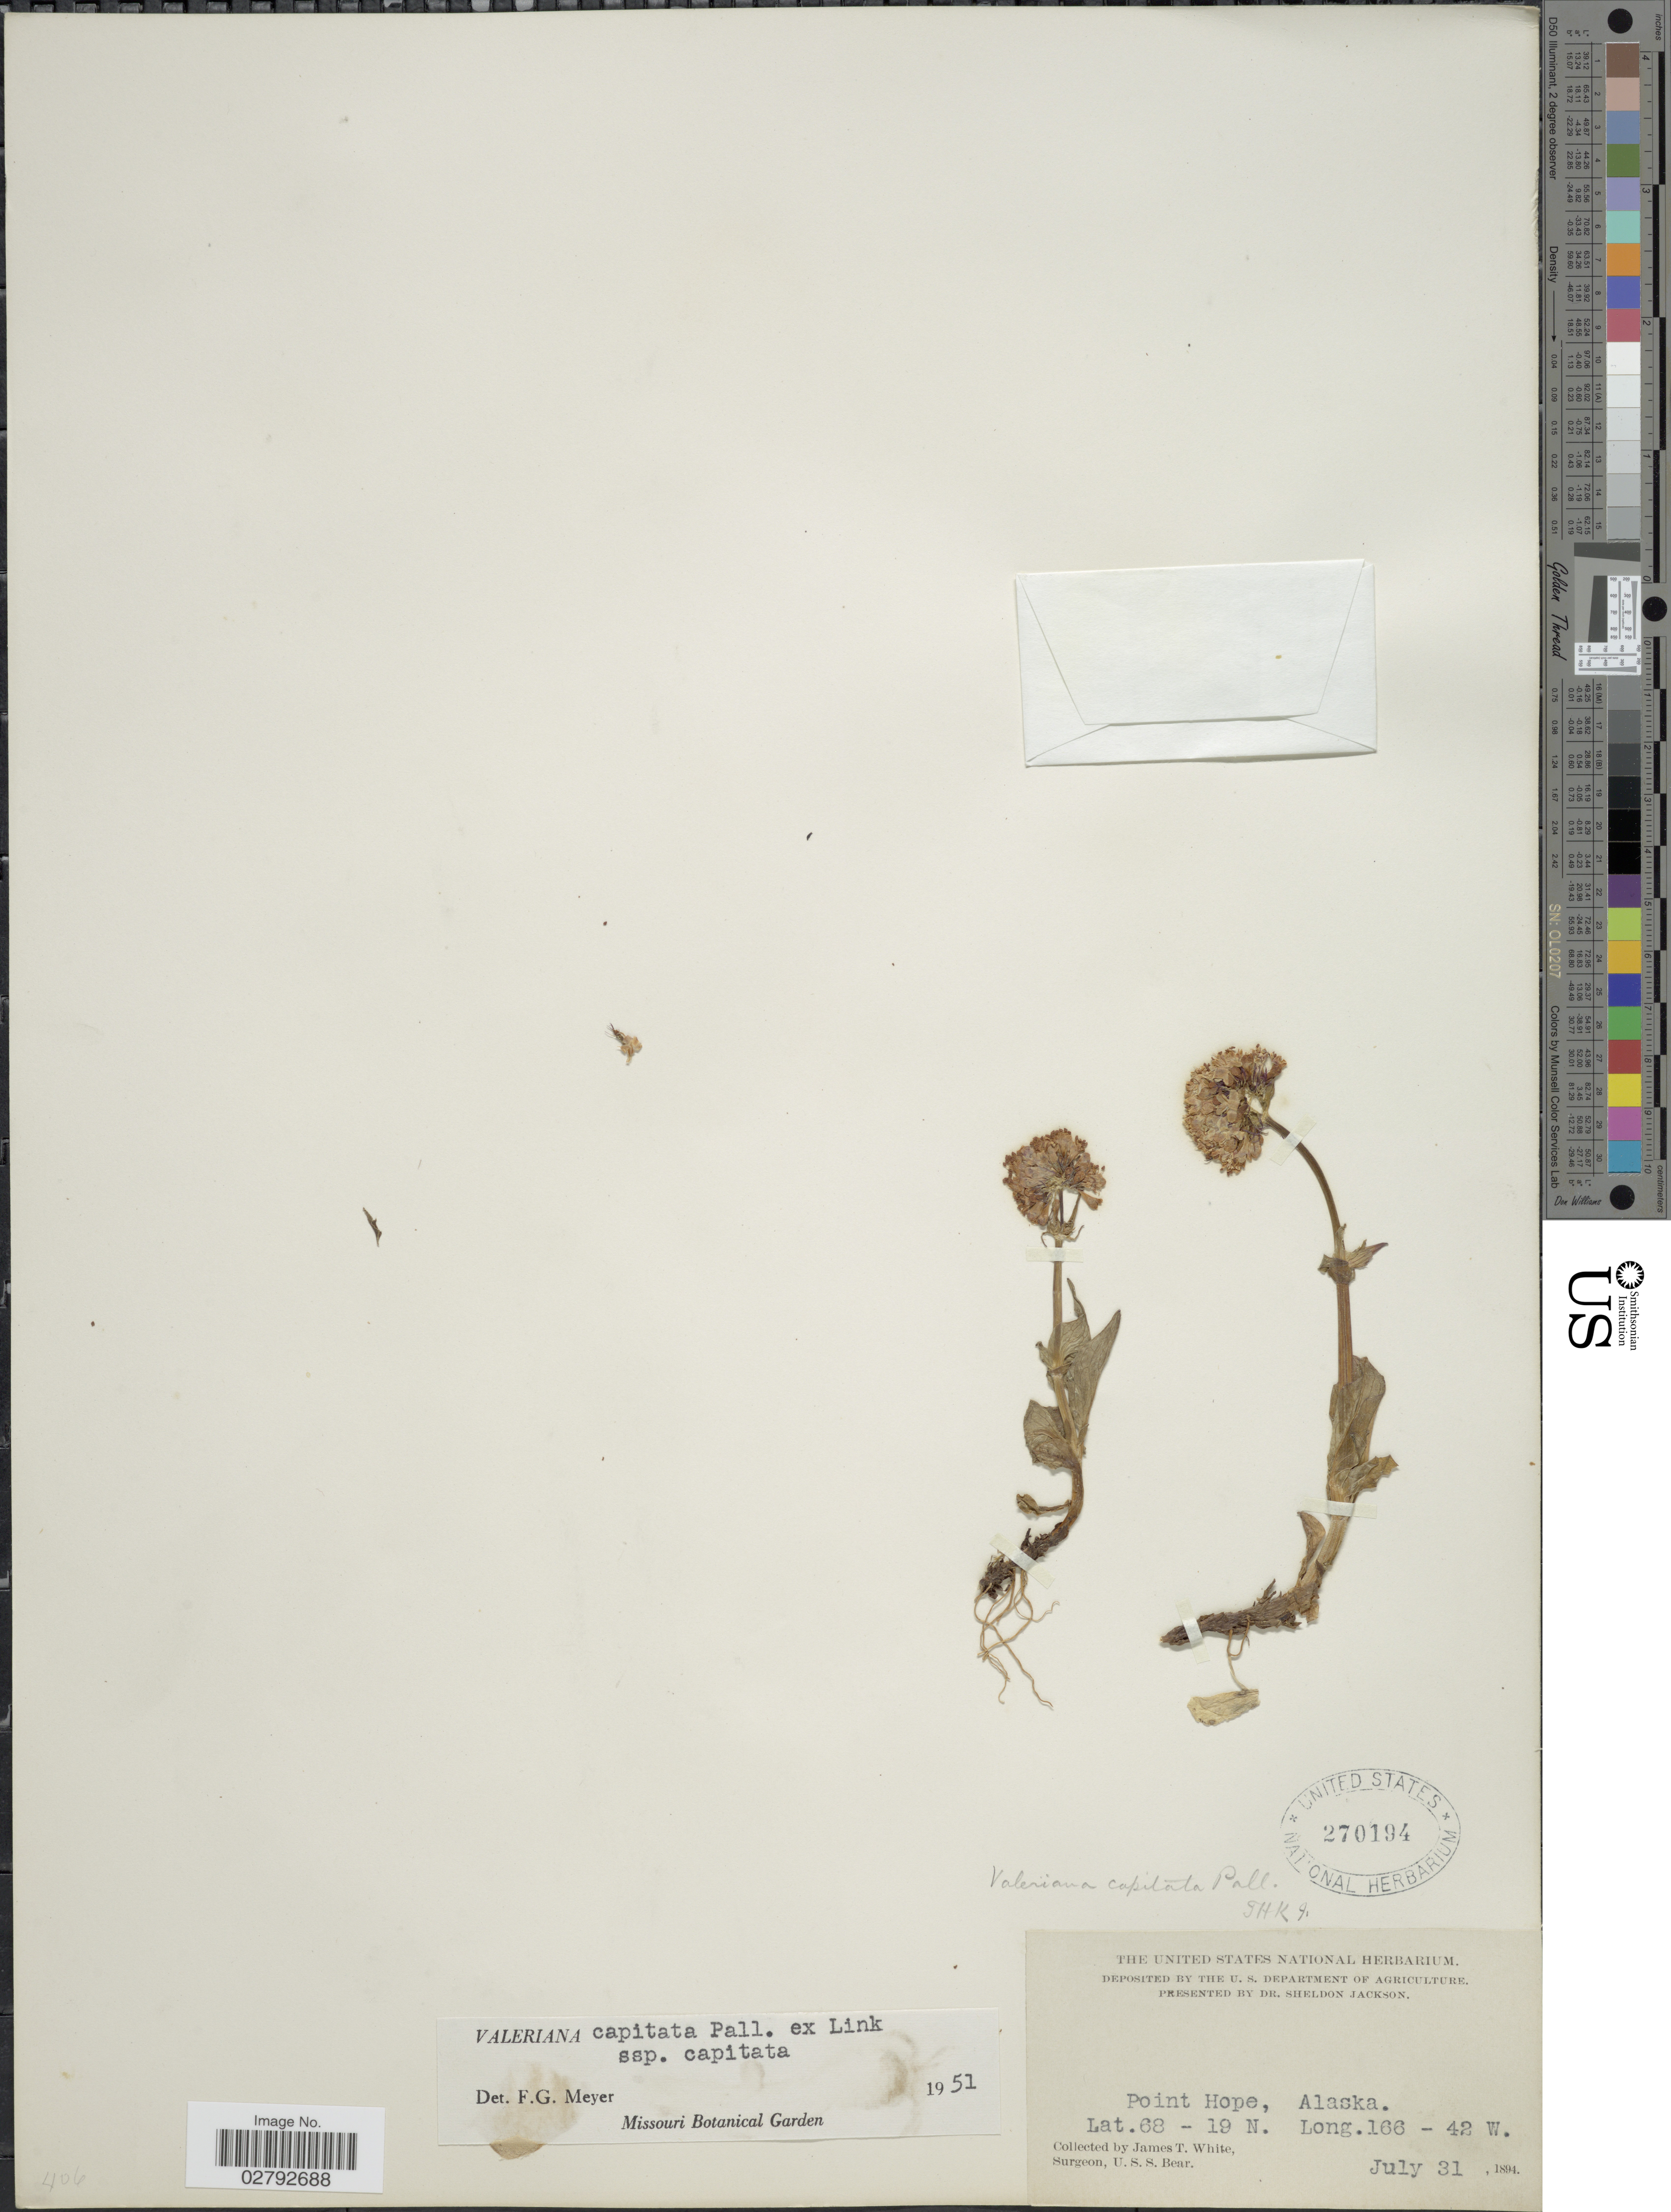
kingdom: Plantae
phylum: Tracheophyta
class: Magnoliopsida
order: Dipsacales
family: Caprifoliaceae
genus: Valeriana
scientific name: Valeriana capitata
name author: Link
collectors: J. T. White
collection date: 1894-07-31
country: United States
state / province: Alaska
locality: Point Hope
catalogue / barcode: US 270194